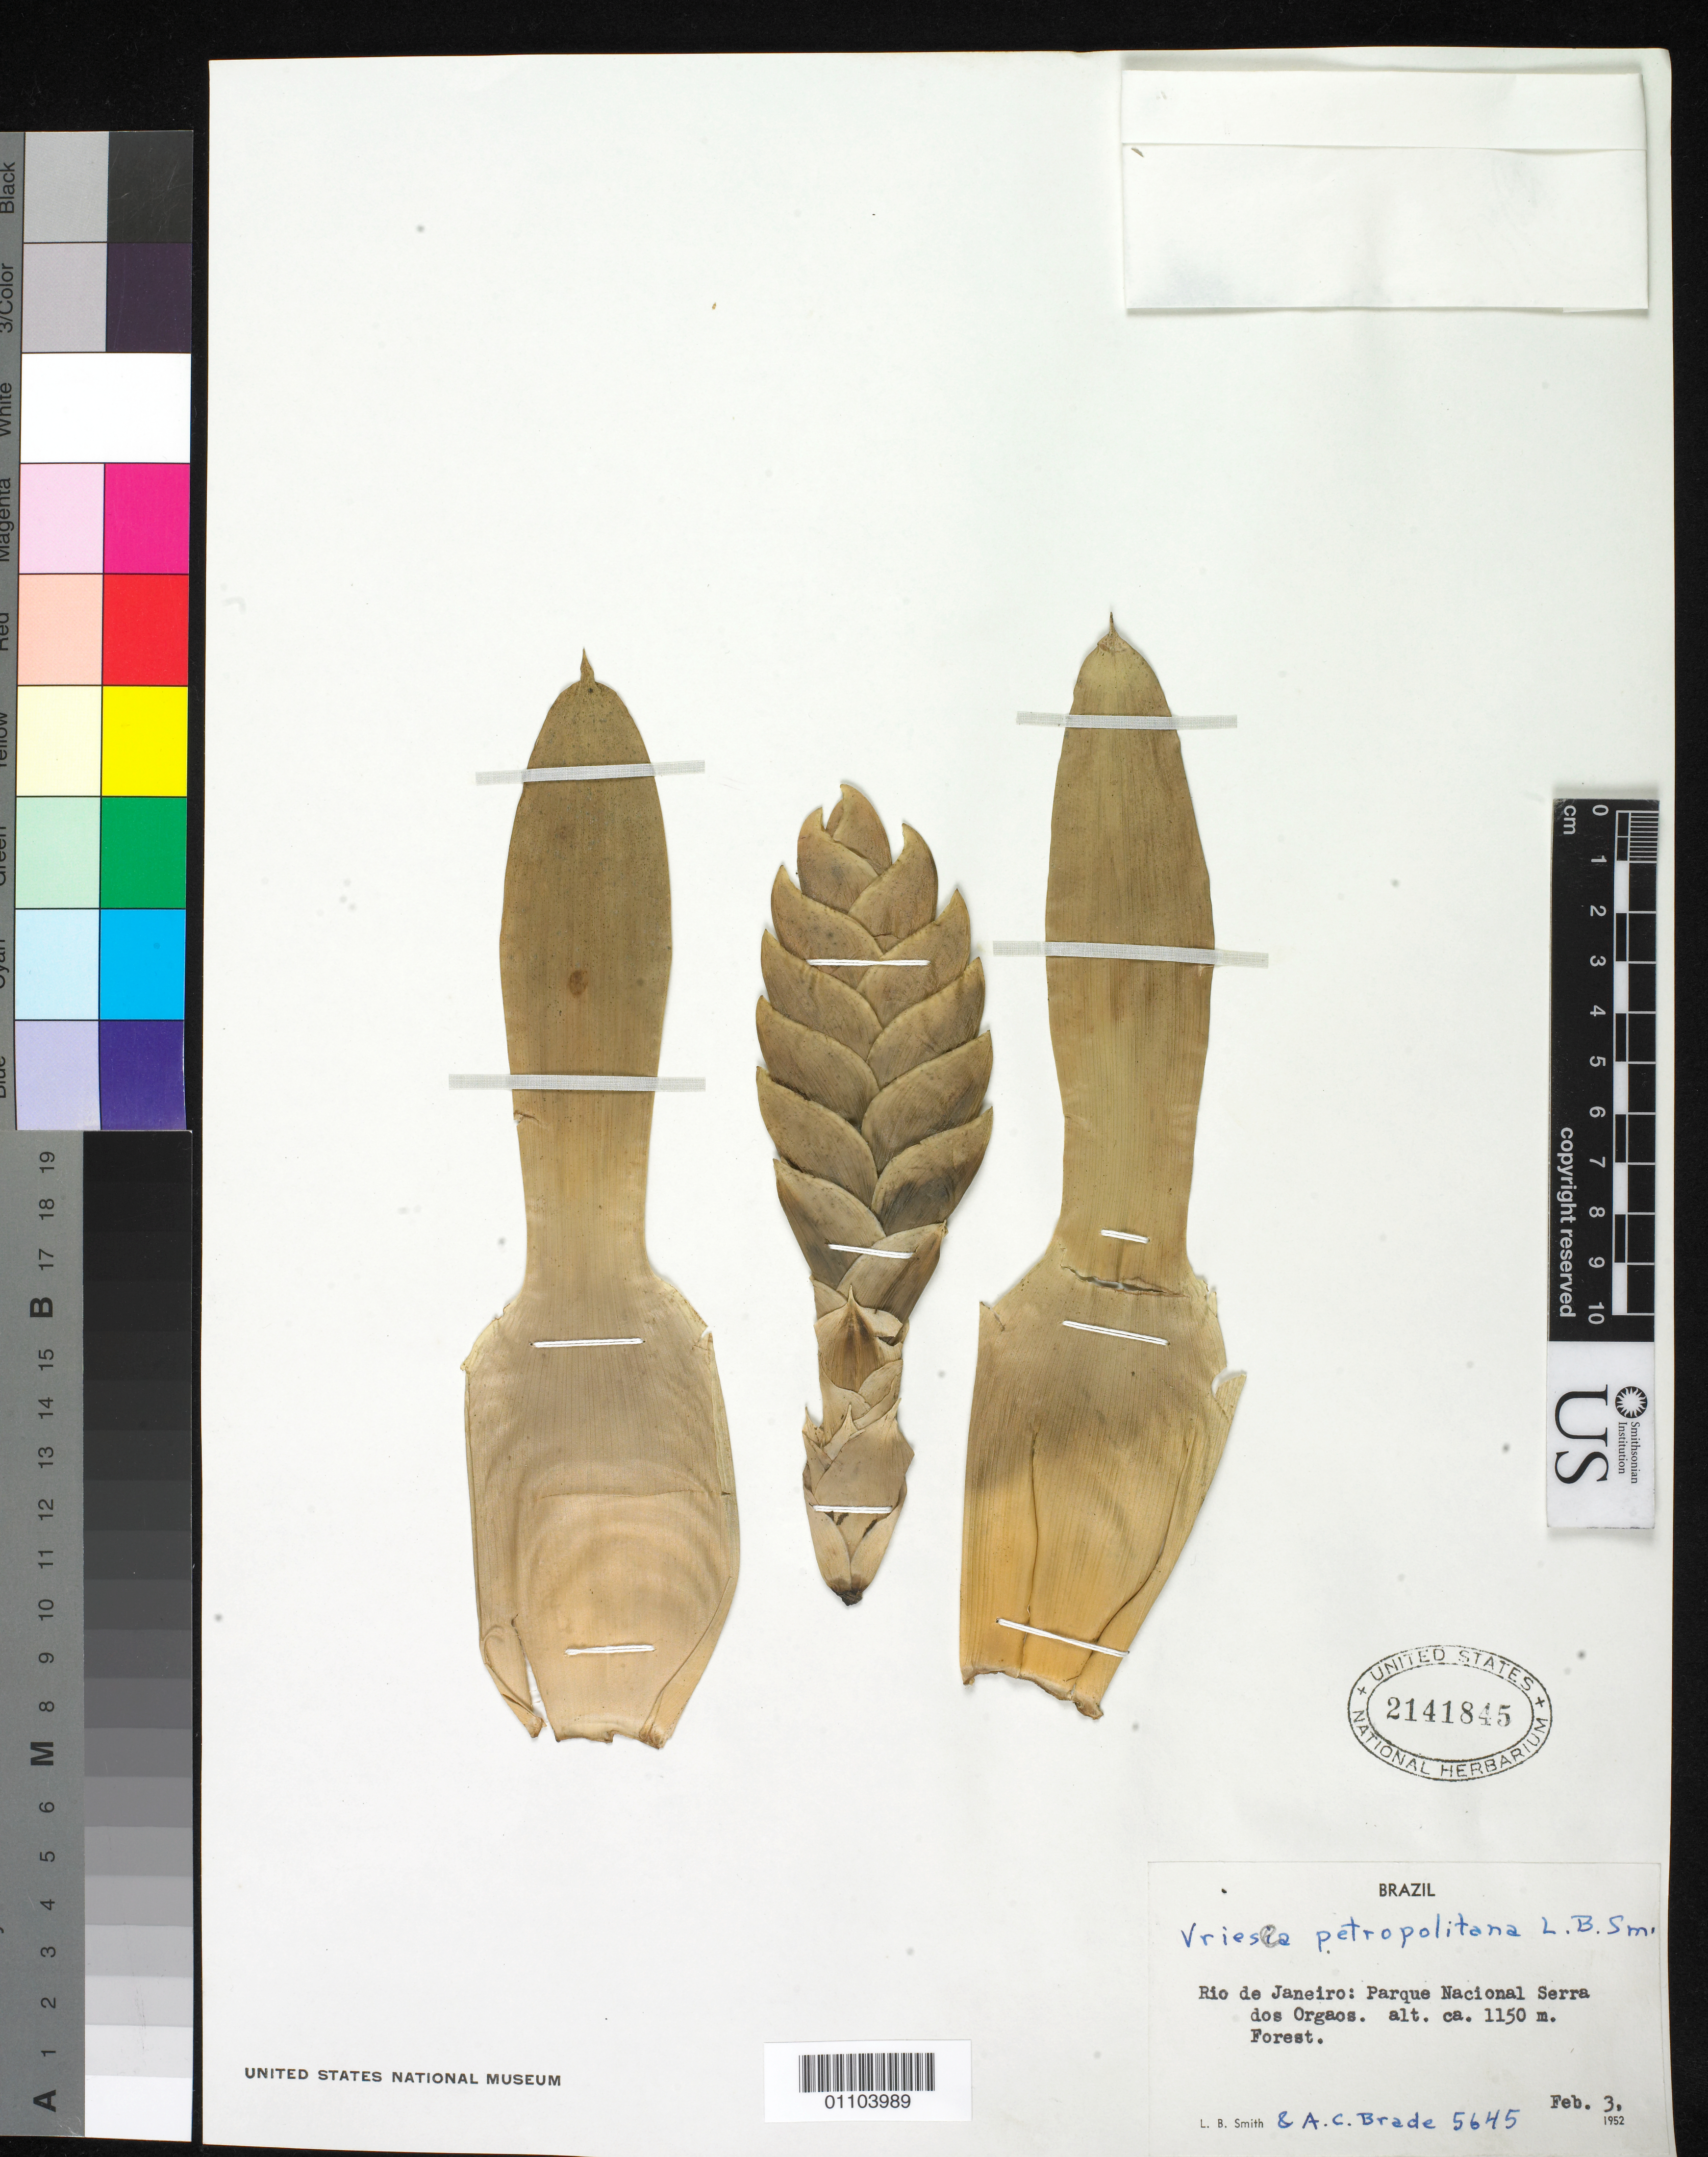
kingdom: Plantae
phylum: Tracheophyta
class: Liliopsida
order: Poales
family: Bromeliaceae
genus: Vriesea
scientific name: Vriesea petropolitana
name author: L.B. Sm.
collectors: L. Smith & A. C. Brade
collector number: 5645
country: Brazil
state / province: Rio de Janeiro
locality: Parque Nacional Serra dos Orgaos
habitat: forest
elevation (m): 1150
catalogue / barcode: US 2141845